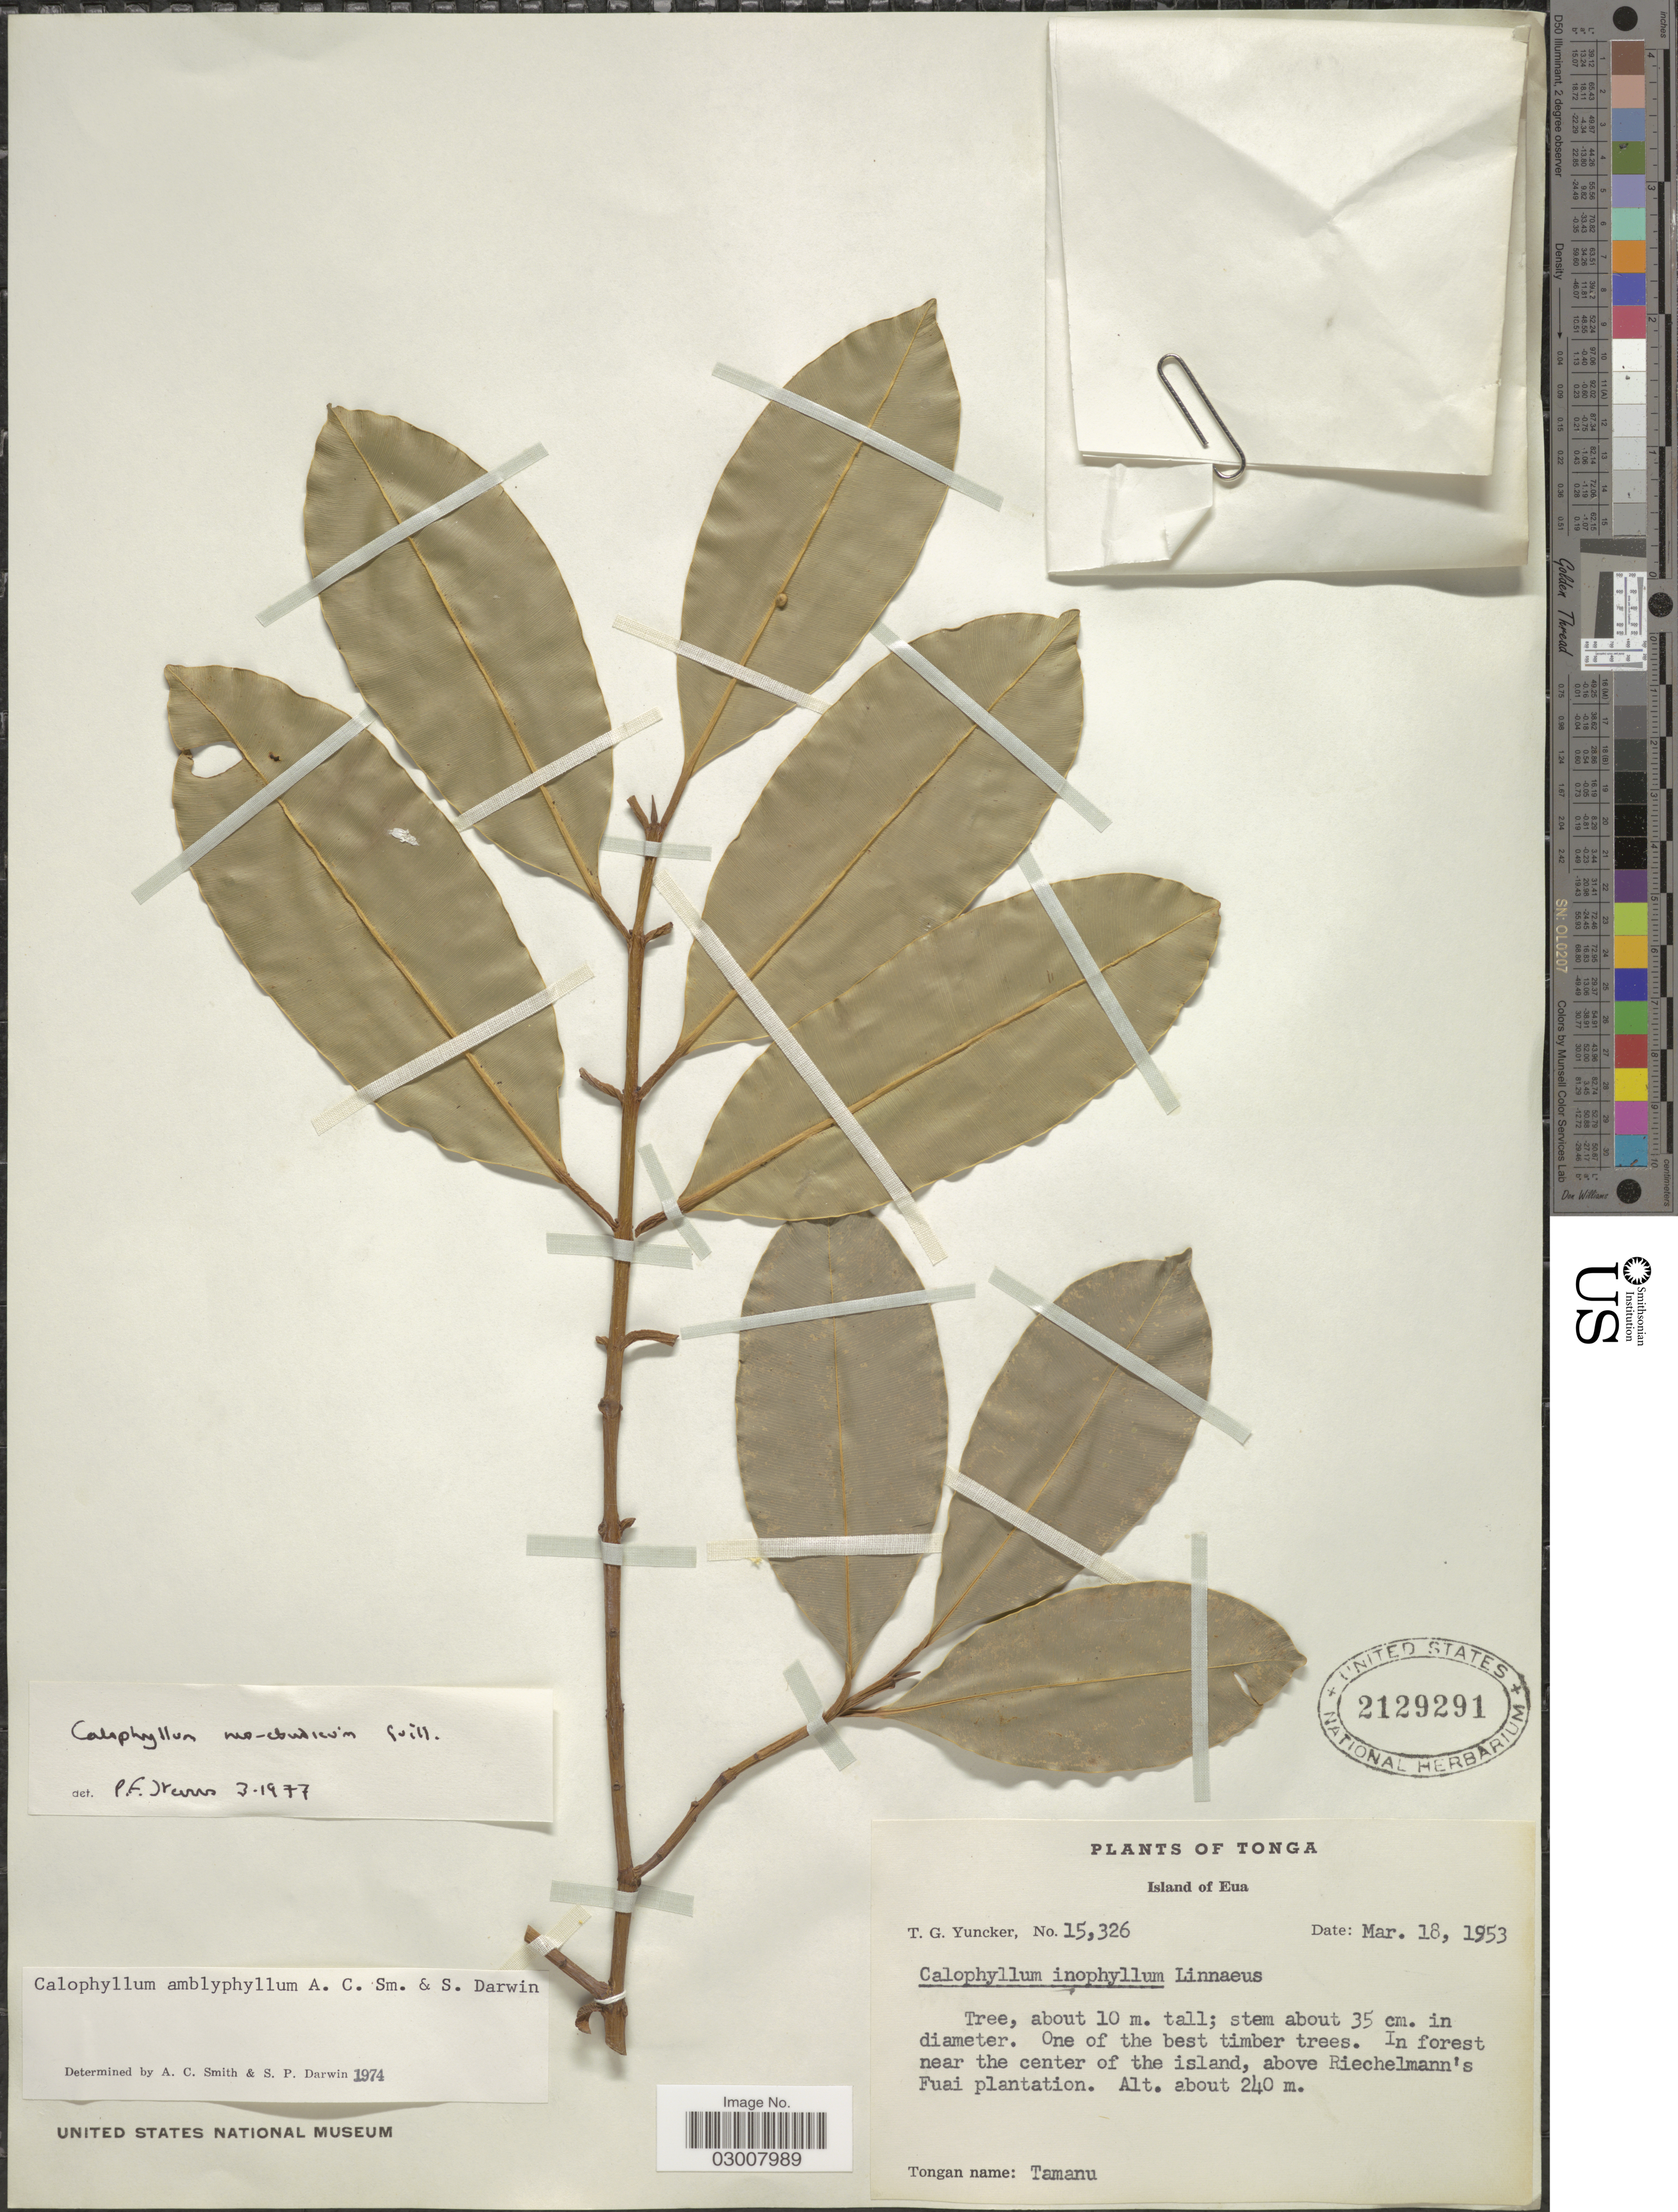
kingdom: Plantae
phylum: Tracheophyta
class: Magnoliopsida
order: Malpighiales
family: Calophyllaceae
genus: Calophyllum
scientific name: Calophyllum neoebudicum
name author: Guillaumin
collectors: T. G. Yuncker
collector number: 15326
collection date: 1953-03-18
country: Tonga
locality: Island of Eua. In forest near the center of the island, above Riechelmann's Fuai plantation.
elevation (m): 240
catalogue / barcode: US 2129291